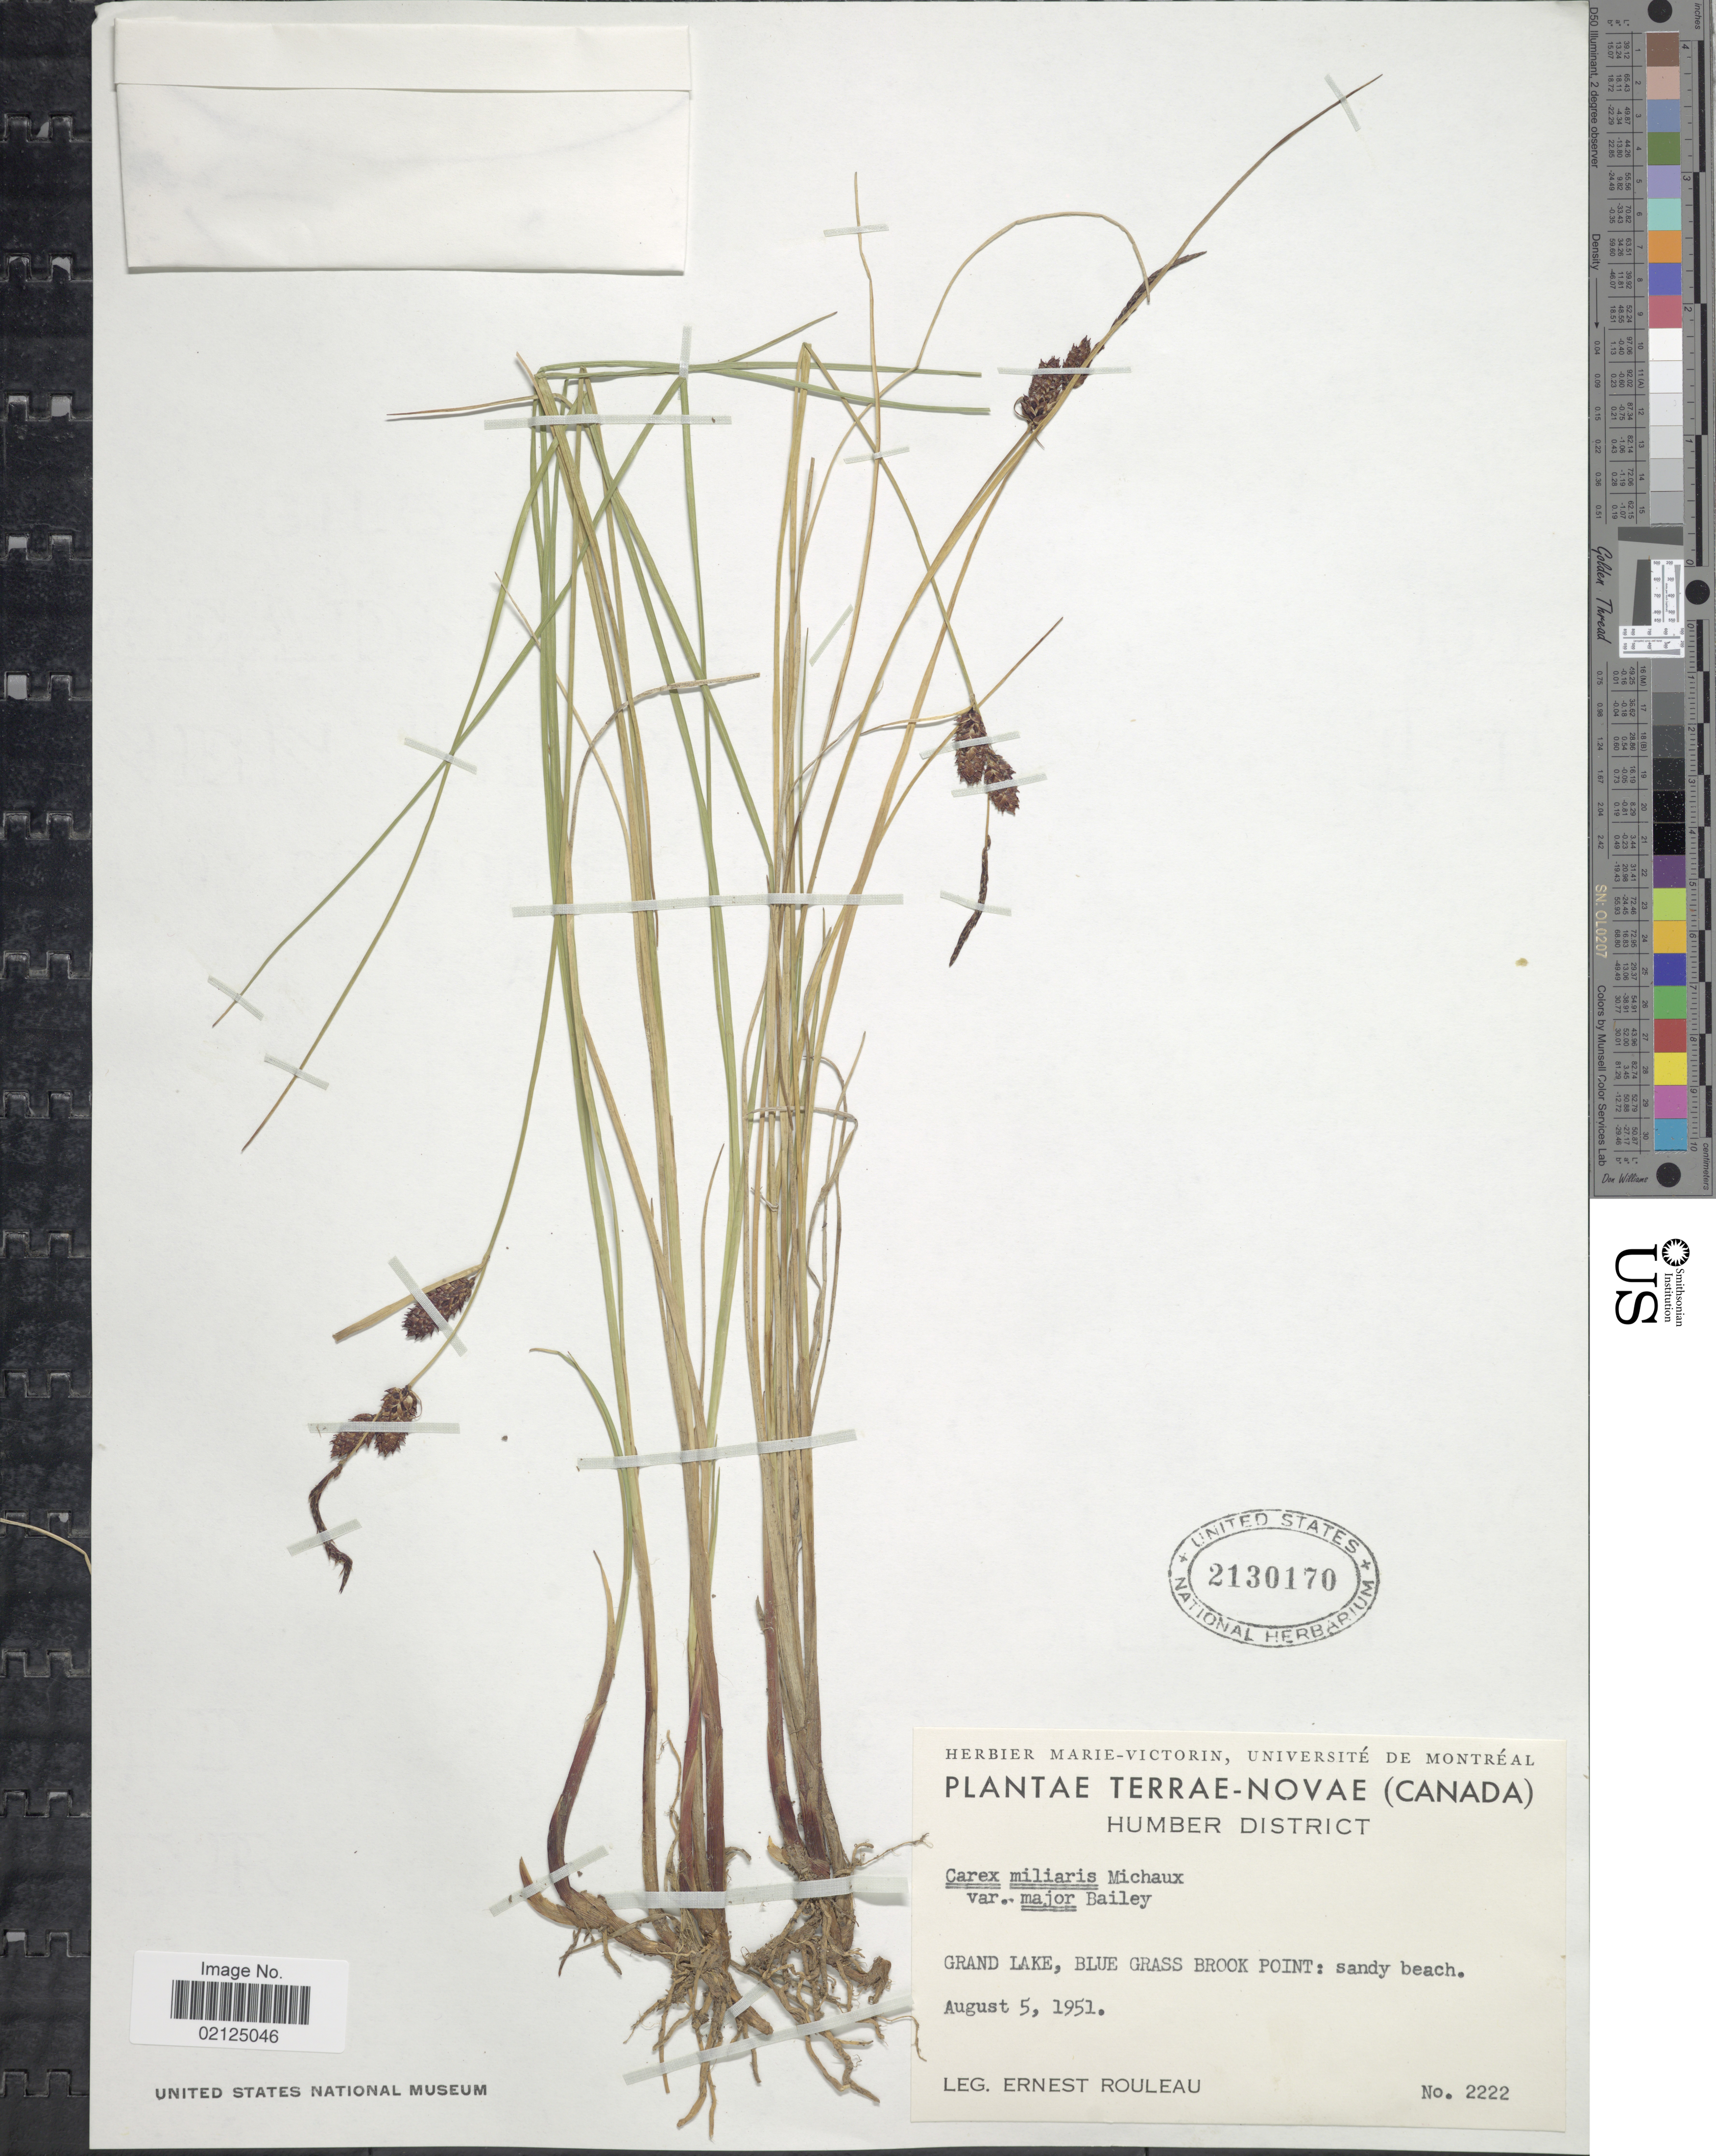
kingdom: Plantae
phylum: Tracheophyta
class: Liliopsida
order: Poales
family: Cyperaceae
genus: Carex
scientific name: Carex miliaris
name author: Michx.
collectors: J. Rouleau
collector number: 2222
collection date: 1951-08-05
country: Canada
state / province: Newfoundland and Labrador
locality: Terrae-Novae Humber District. Grand Lake, Blue Grass Brook Point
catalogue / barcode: US 2130170